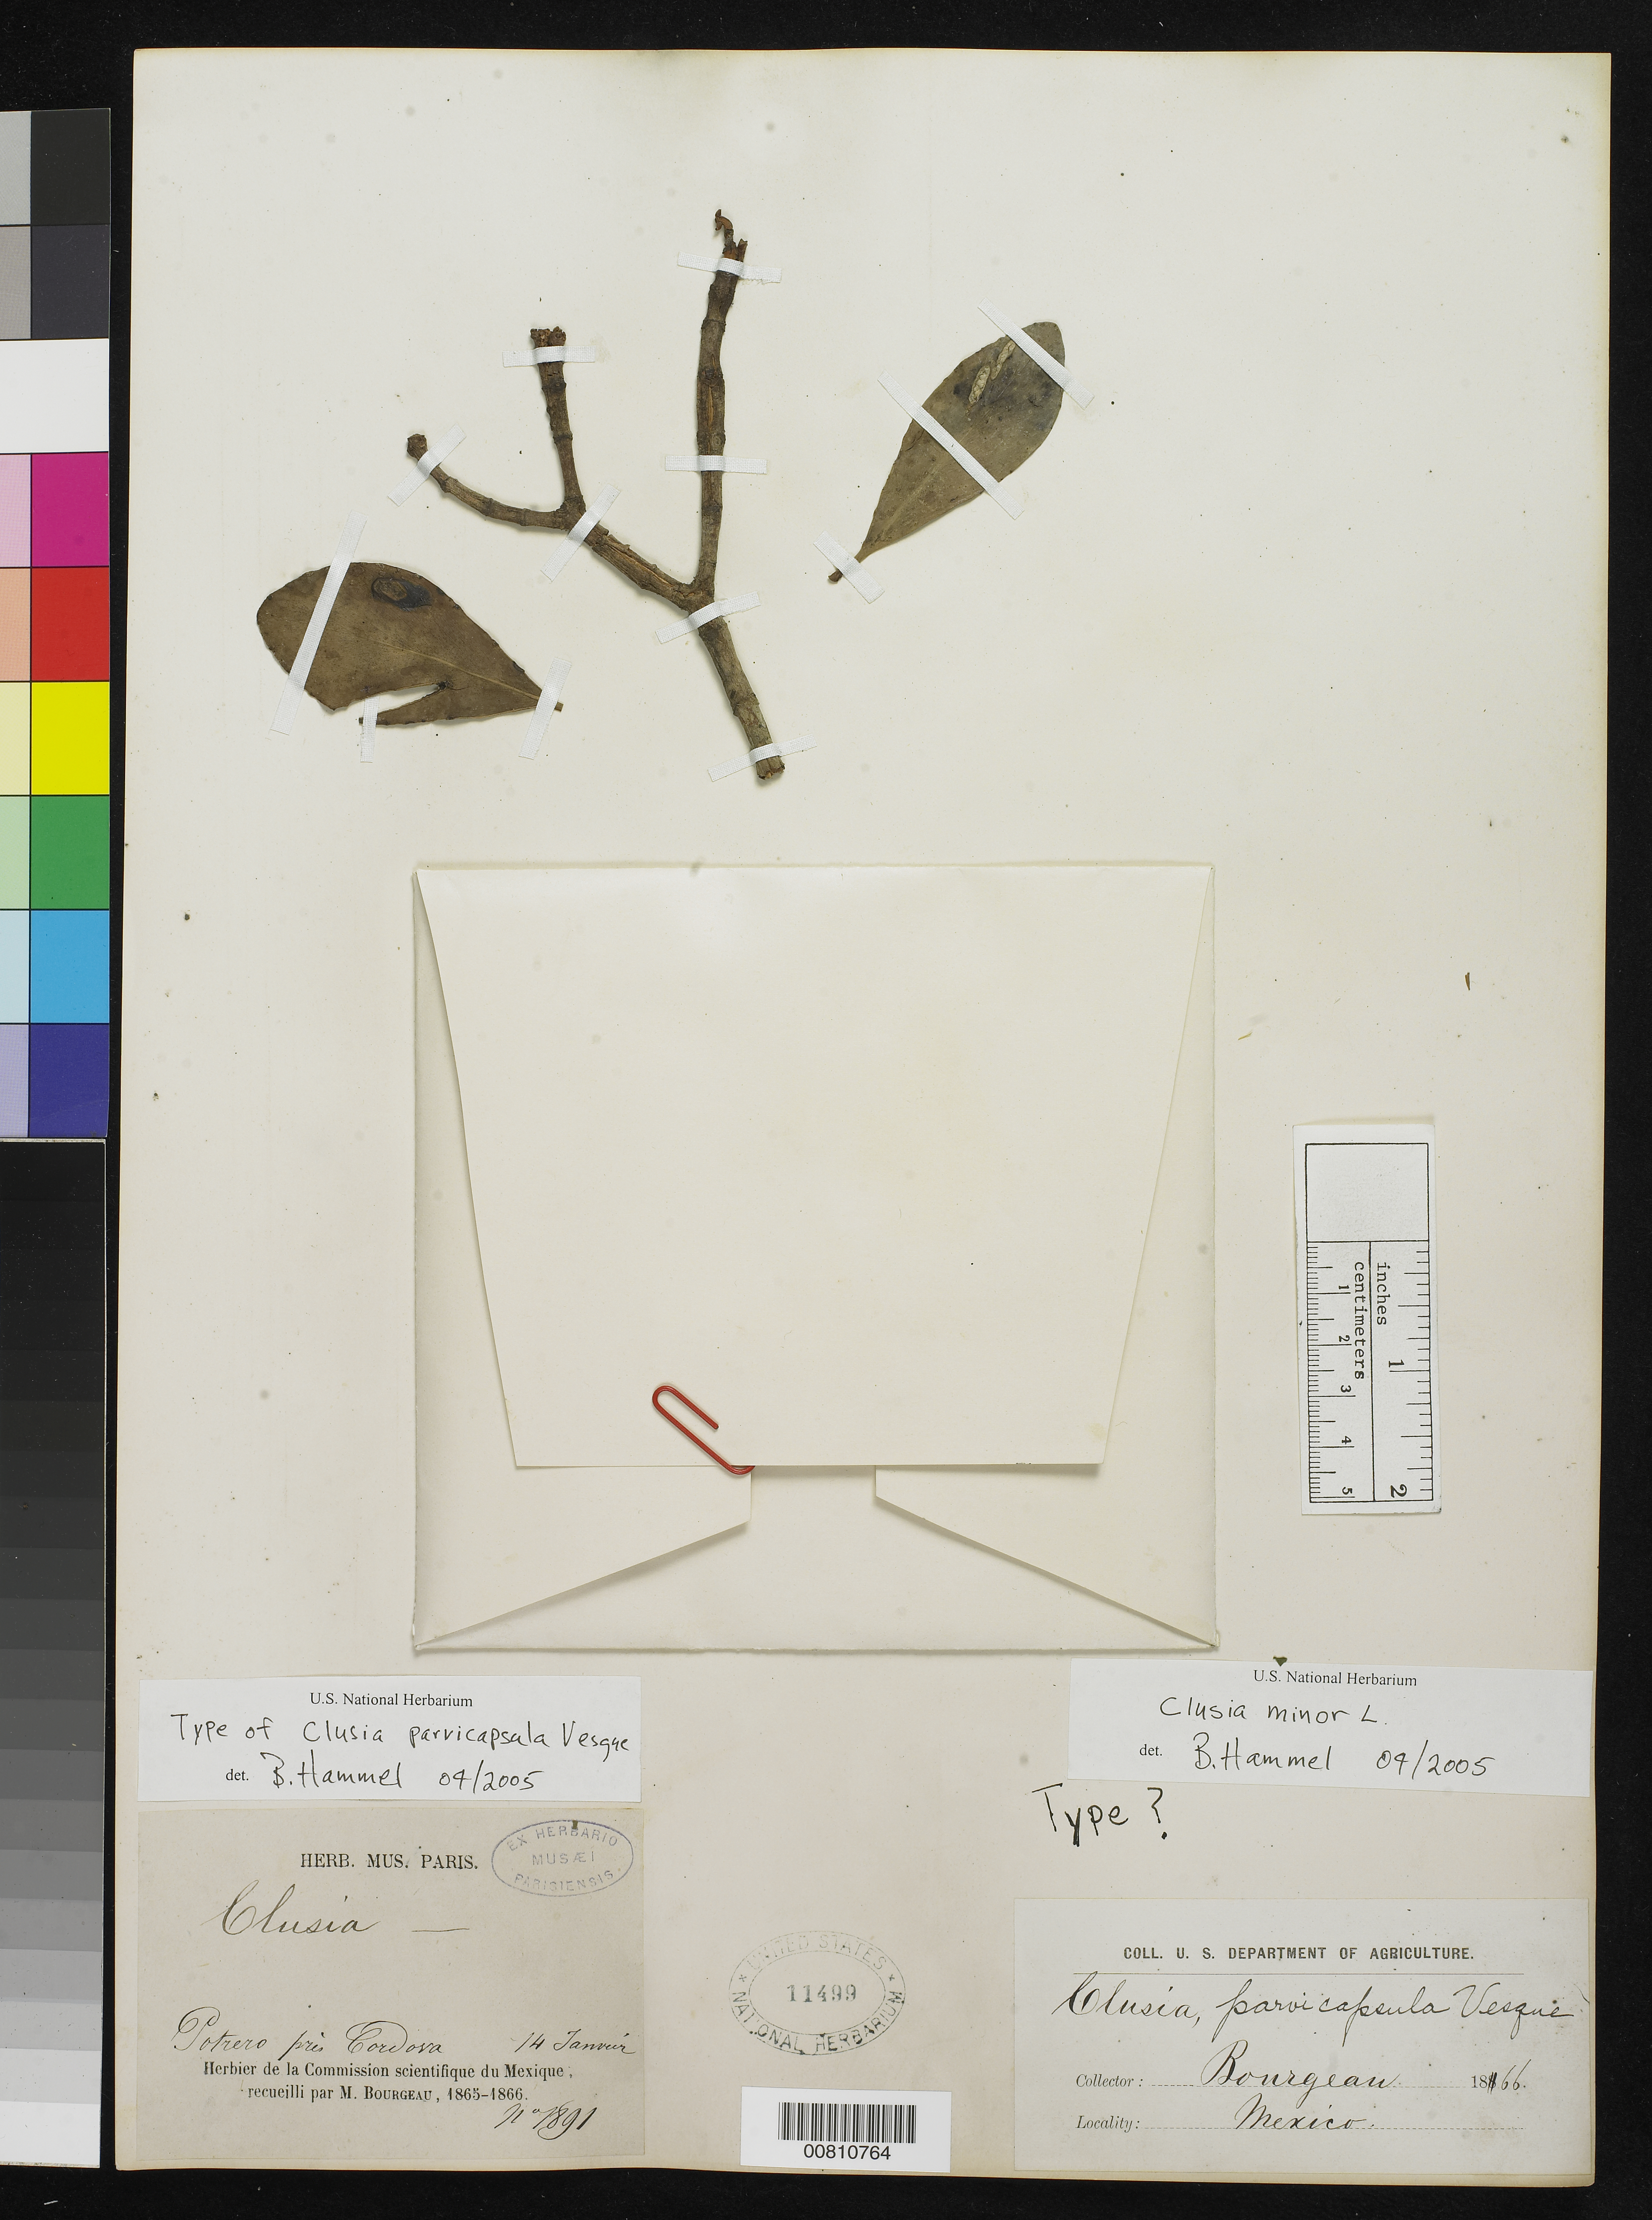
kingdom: Plantae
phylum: Tracheophyta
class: Magnoliopsida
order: Malpighiales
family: Clusiaceae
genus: Clusia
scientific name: Clusia parvicapsula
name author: Vesque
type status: Type Collection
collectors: E. Bourgeau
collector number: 1891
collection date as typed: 14 Jan 1866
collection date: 1866-01-14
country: Mexico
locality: Potrero près Cordova.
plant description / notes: Also published in DC, Monogr. Phan. 8: 98 (1893).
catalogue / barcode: US 11499